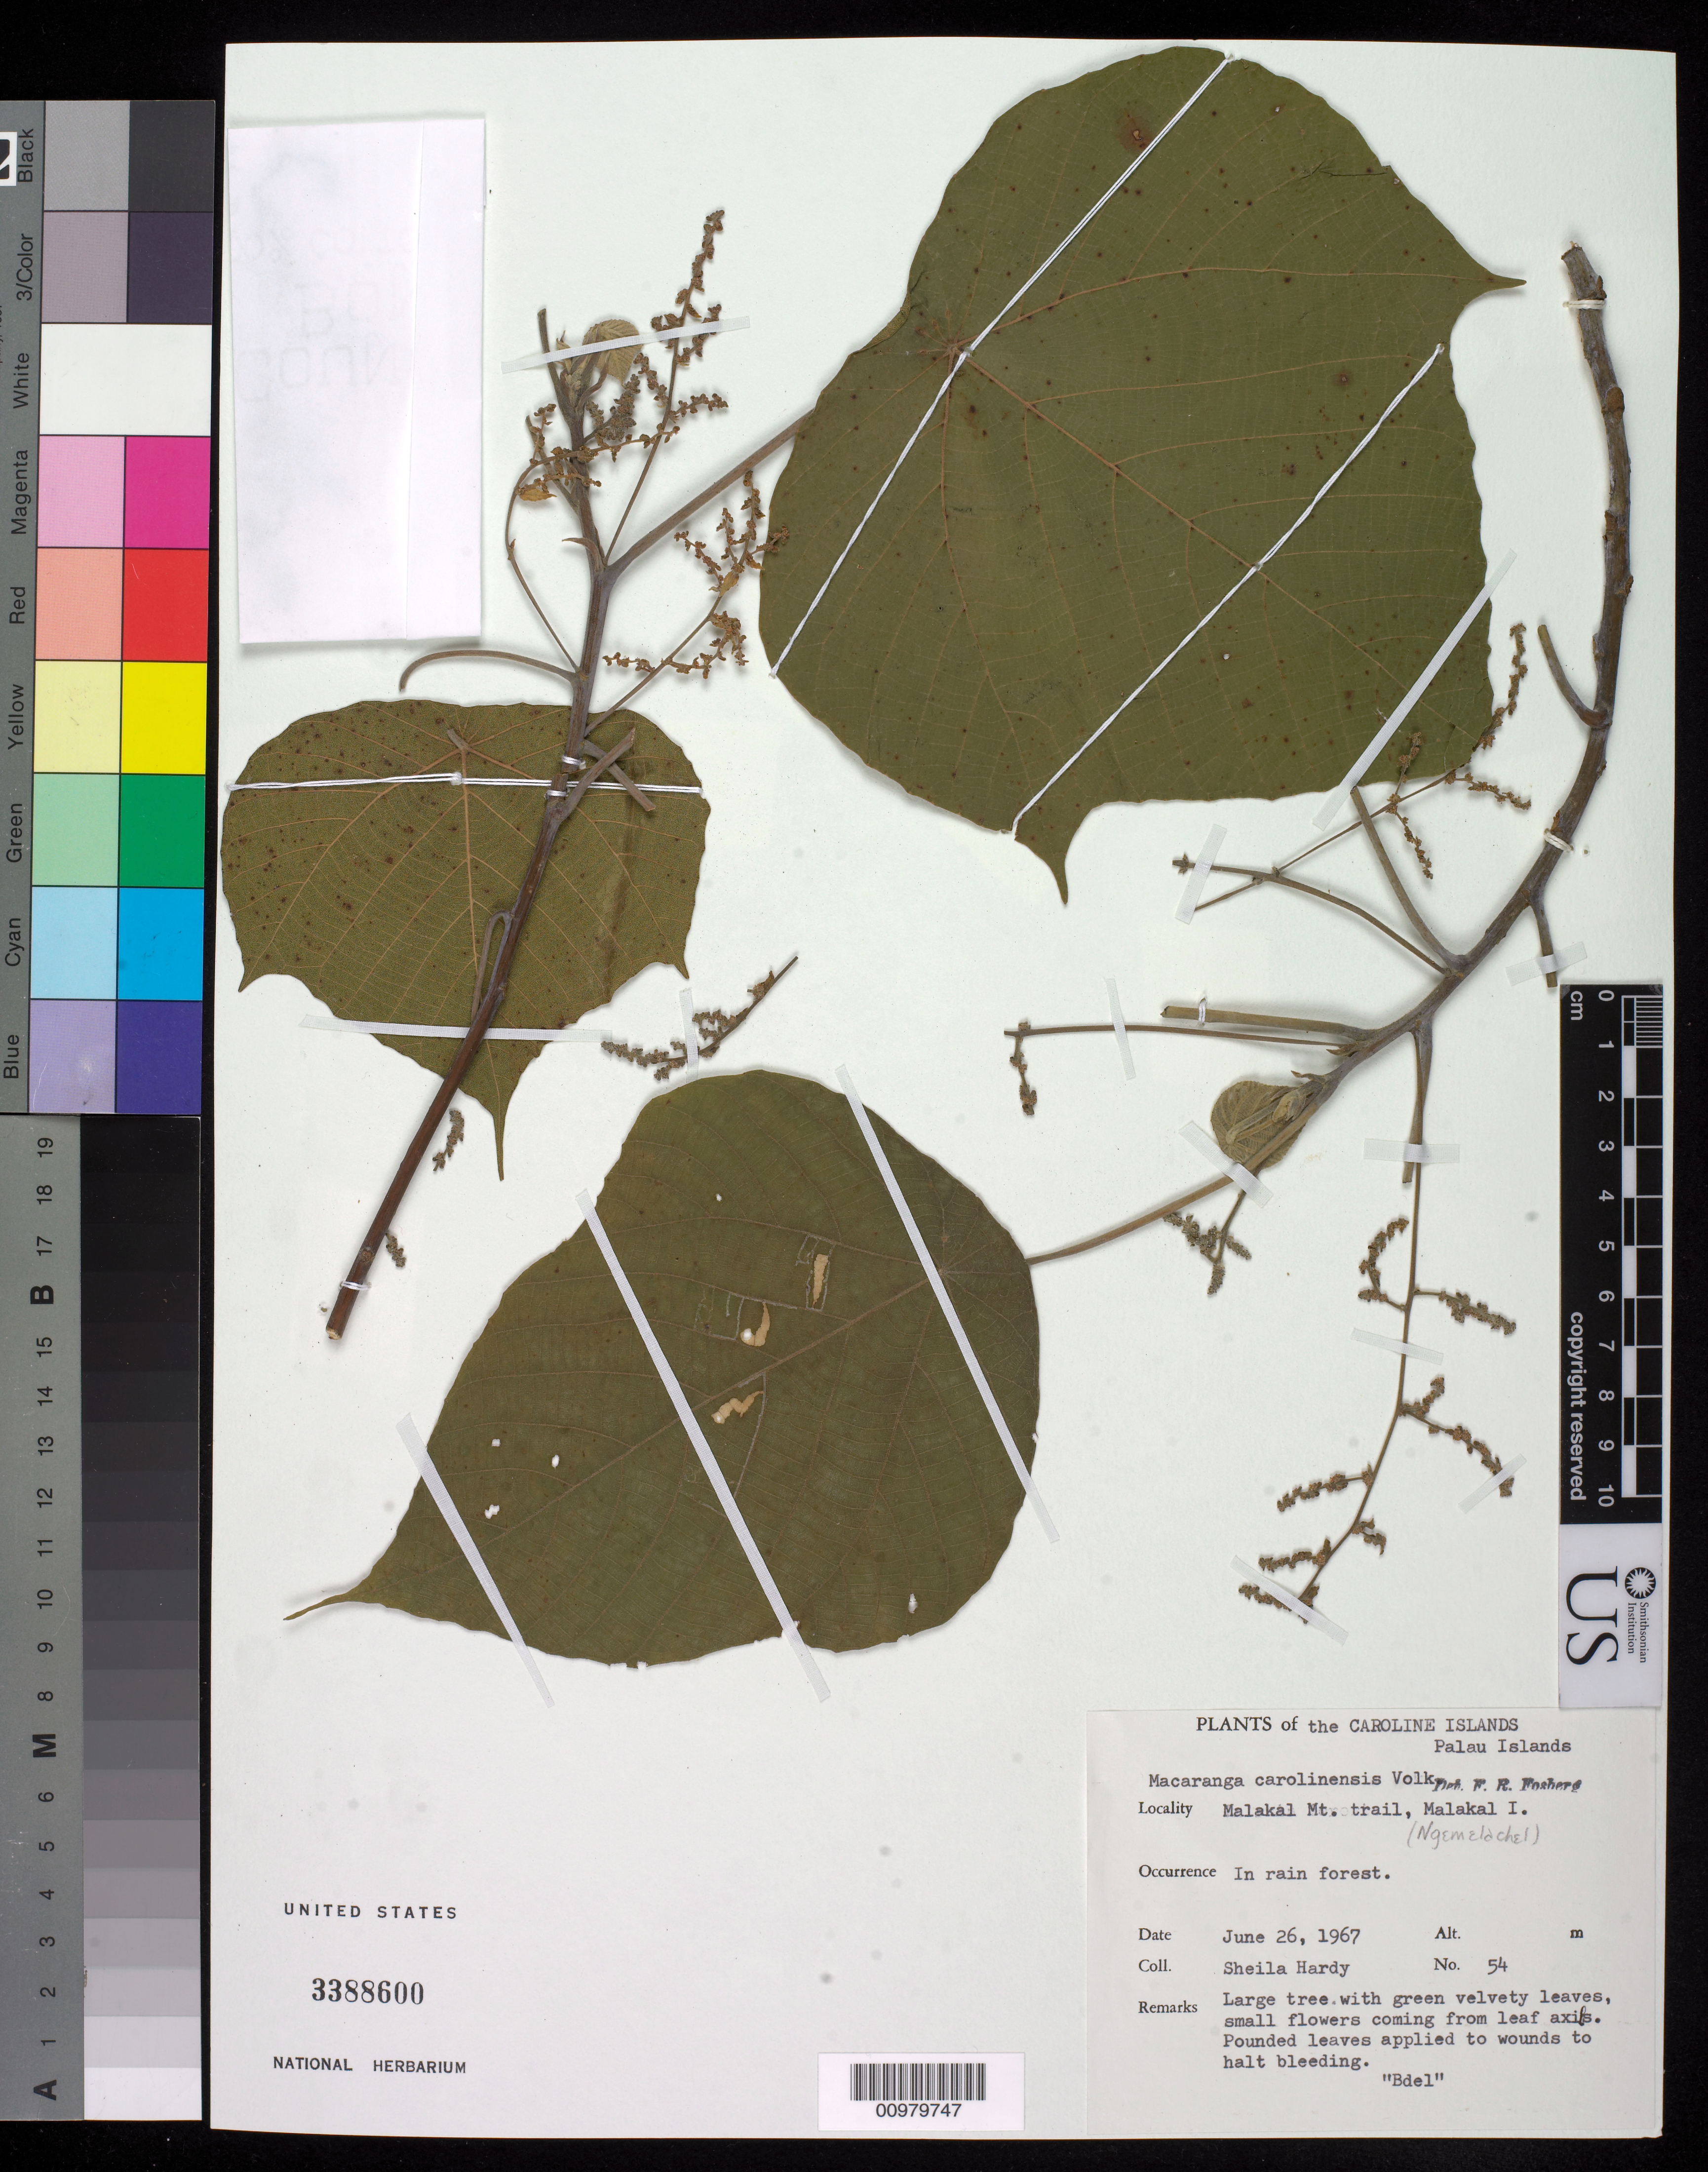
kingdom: Plantae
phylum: Tracheophyta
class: Magnoliopsida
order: Malpighiales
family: Euphorbiaceae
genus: Macaranga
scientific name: Macaranga carolinensis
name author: Volkens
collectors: S. Hardy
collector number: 54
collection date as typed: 26 Jun 1967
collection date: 1967-06-26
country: Palau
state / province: Koror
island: Ngemelachel [Malakal]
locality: Malakal Mt. trail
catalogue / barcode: US 3388600